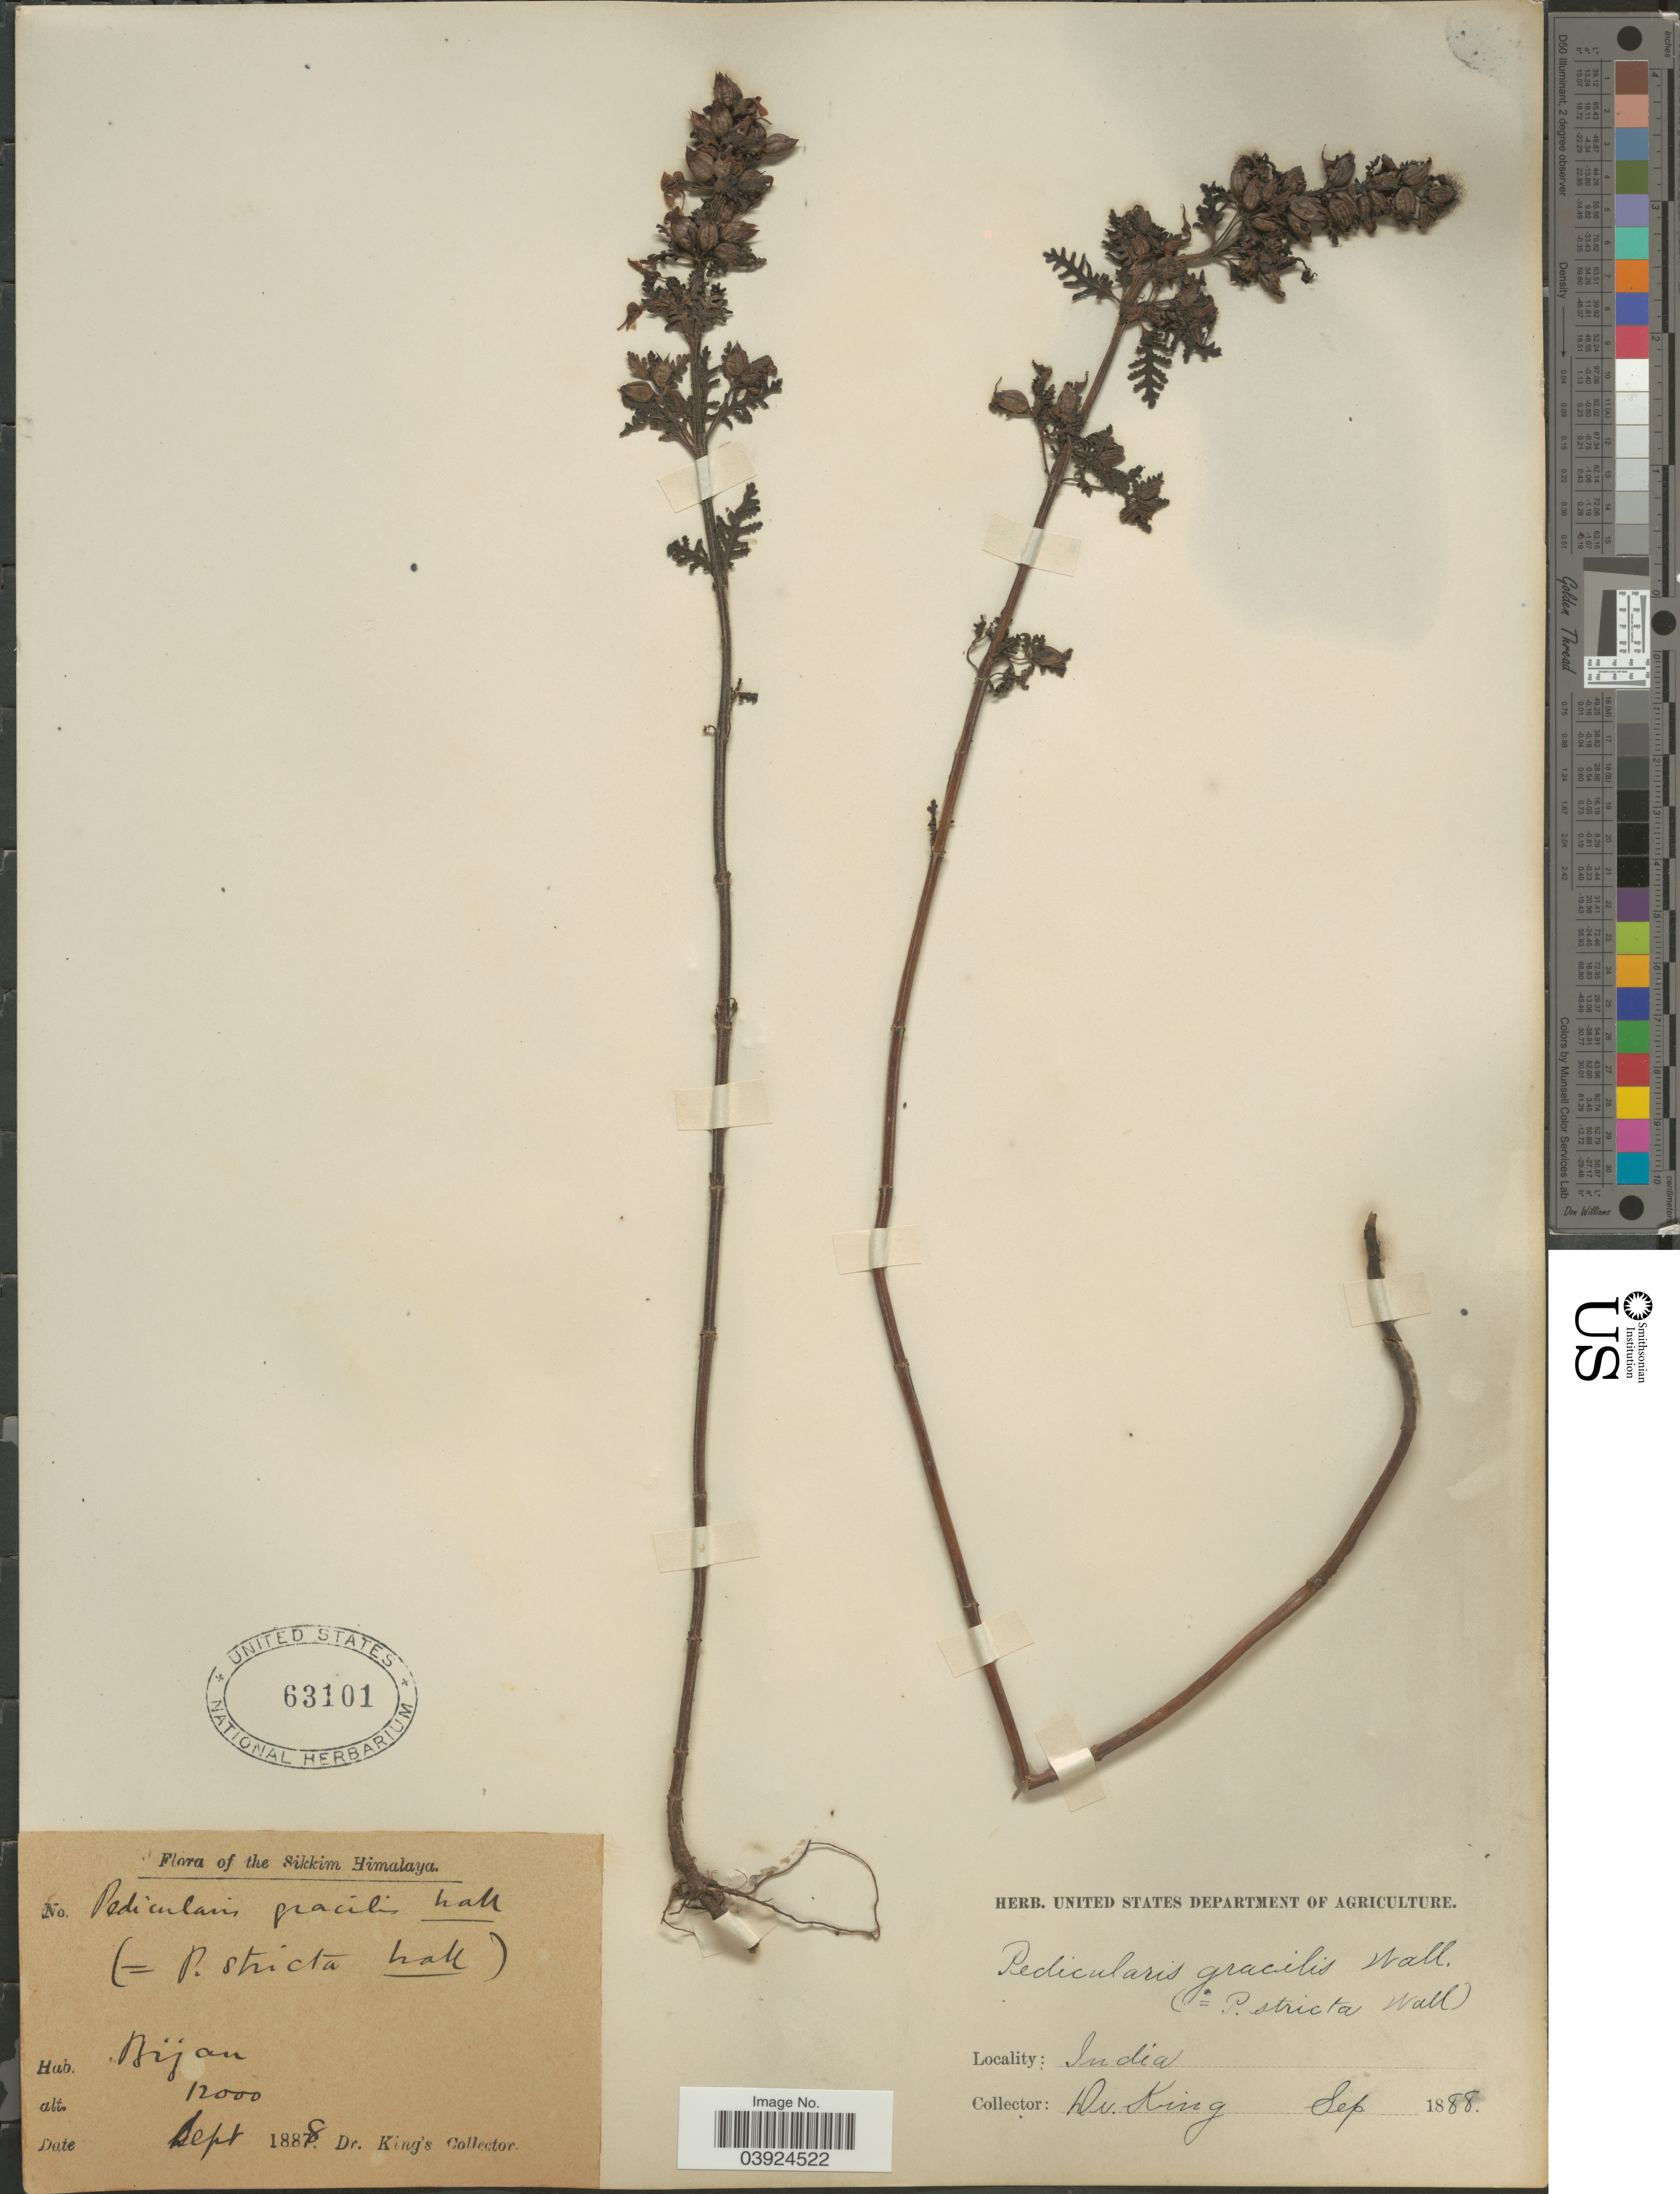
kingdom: Plantae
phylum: Tracheophyta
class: Magnoliopsida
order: Lamiales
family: Orobanchaceae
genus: Pedicularis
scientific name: Pedicularis gracilis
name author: Wall. ex Benth.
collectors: Dr. King's collector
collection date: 1888-08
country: India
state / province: Sikkim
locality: The Sikkim Himalaya. Bijan.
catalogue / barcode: US 63101